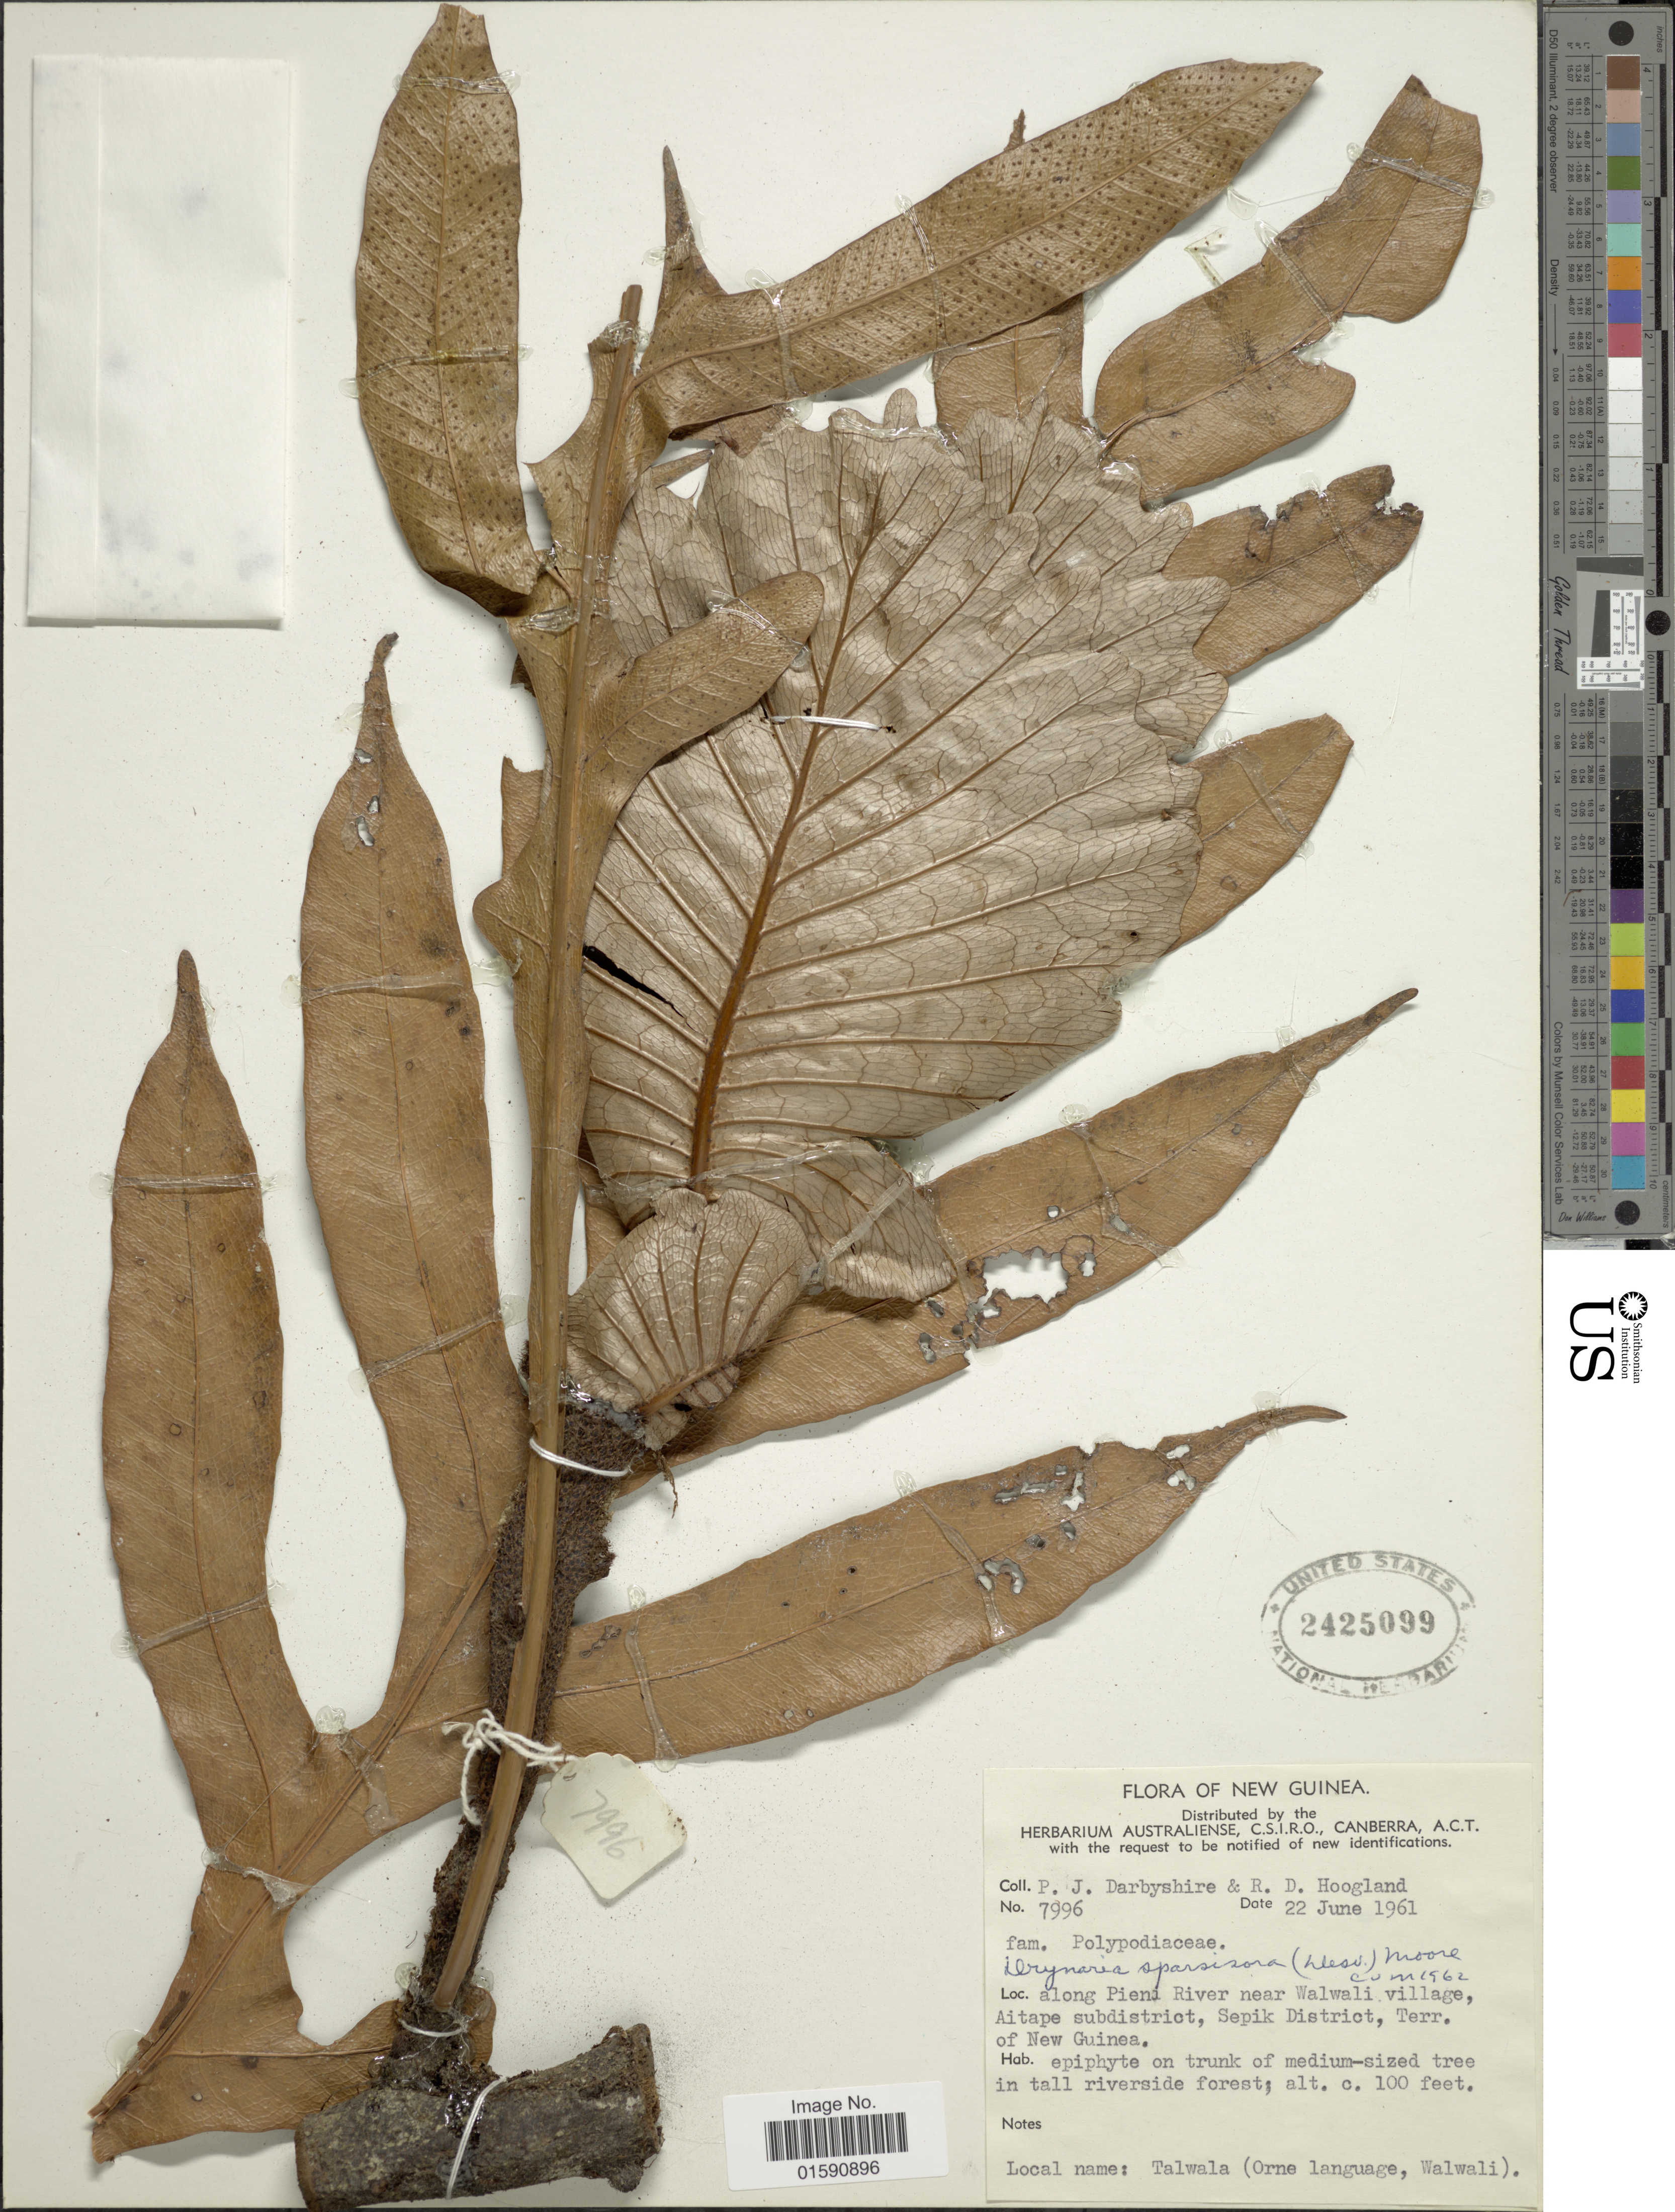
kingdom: Plantae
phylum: Tracheophyta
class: Polypodiopsida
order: Polypodiales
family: Polypodiaceae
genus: Drynaria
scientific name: Drynaria sparsisora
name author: (Desu.) T. Moore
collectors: P. Darbyshire & R. D. Hoogland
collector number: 7996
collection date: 1961-06-22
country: Papua New Guinea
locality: Along Piena River near Walwali village, Aitape subdistrict, Sepik District, Terr. of New Guinea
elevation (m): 30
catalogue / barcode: US 2425099